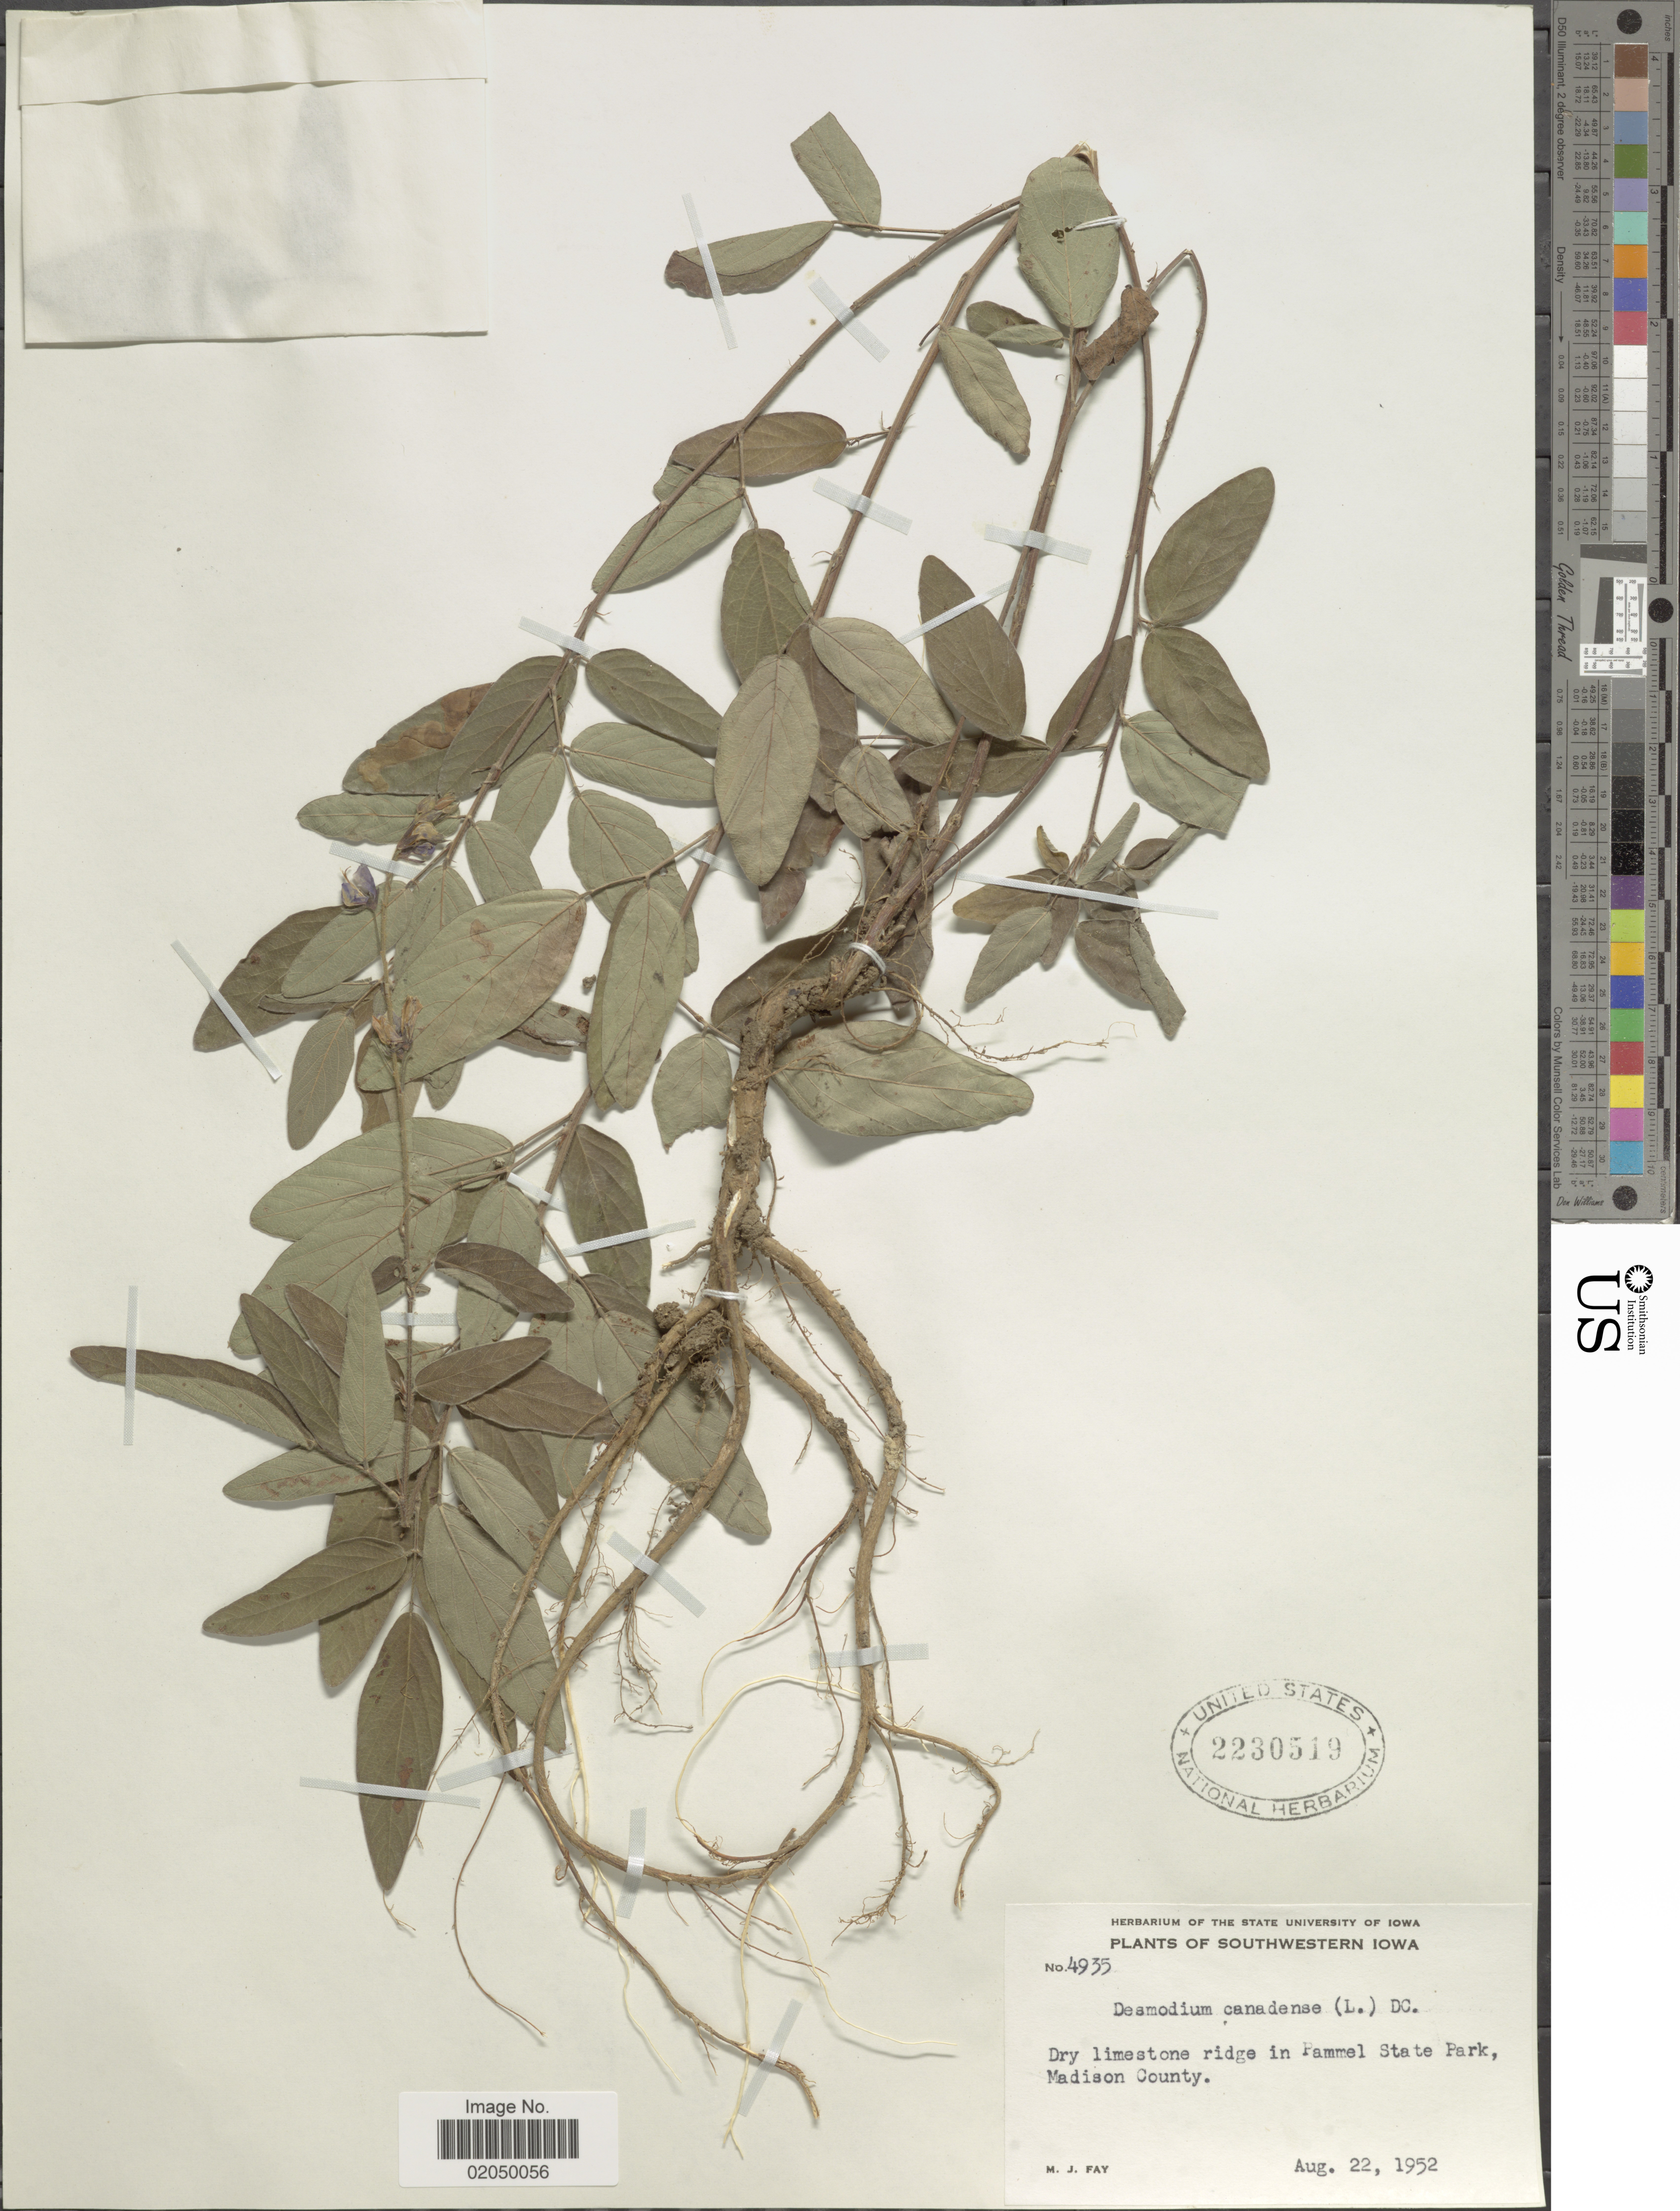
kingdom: Plantae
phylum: Tracheophyta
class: Magnoliopsida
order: Fabales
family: Fabaceae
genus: Desmodium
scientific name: Desmodium canadense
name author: (L.) DC.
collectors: M. Fay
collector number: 4935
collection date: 1952-08-22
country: United States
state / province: Iowa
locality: Southwestern Iowa. Dry limestone ridge in Pammel State Park, Madison County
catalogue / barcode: US 2230519